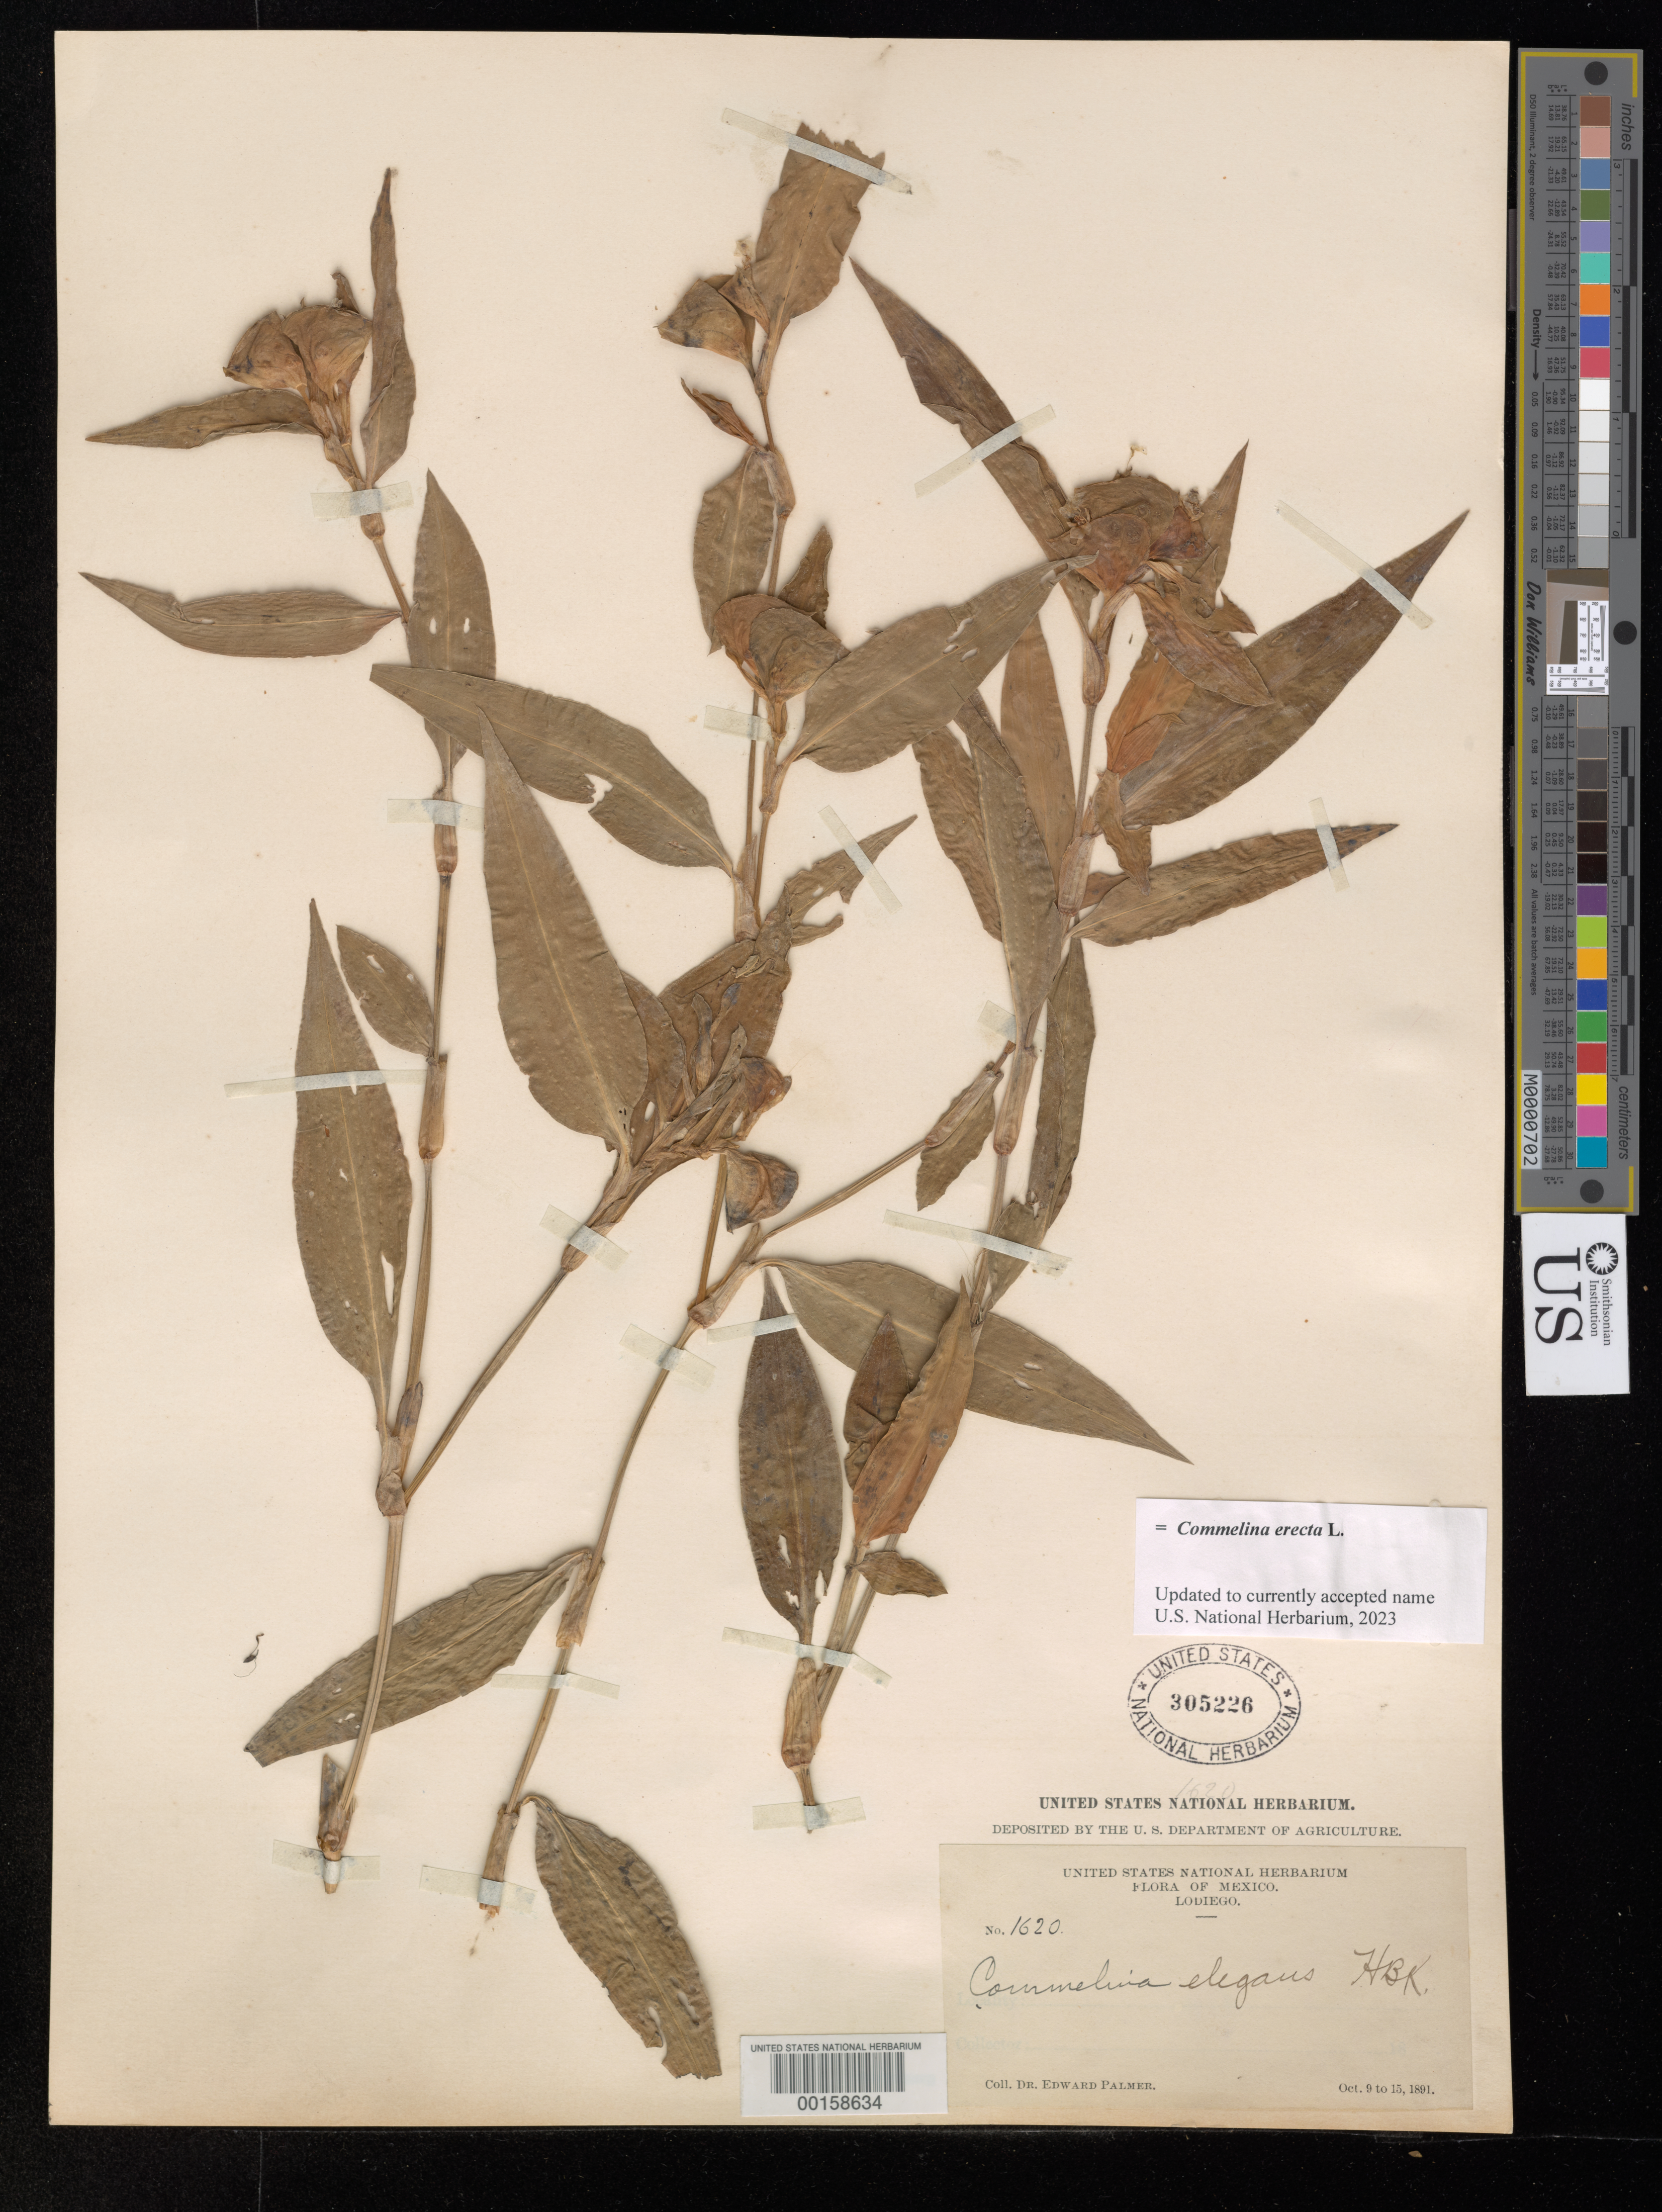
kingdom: Plantae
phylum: Tracheophyta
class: Liliopsida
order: Commelinales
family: Commelinaceae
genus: Commelina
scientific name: Commelina erecta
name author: L.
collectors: E. Palmer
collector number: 1620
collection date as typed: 09 Oct 1891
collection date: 1891-10-09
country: Mexico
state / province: Sinaloa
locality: Lodiego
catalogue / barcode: US 305226